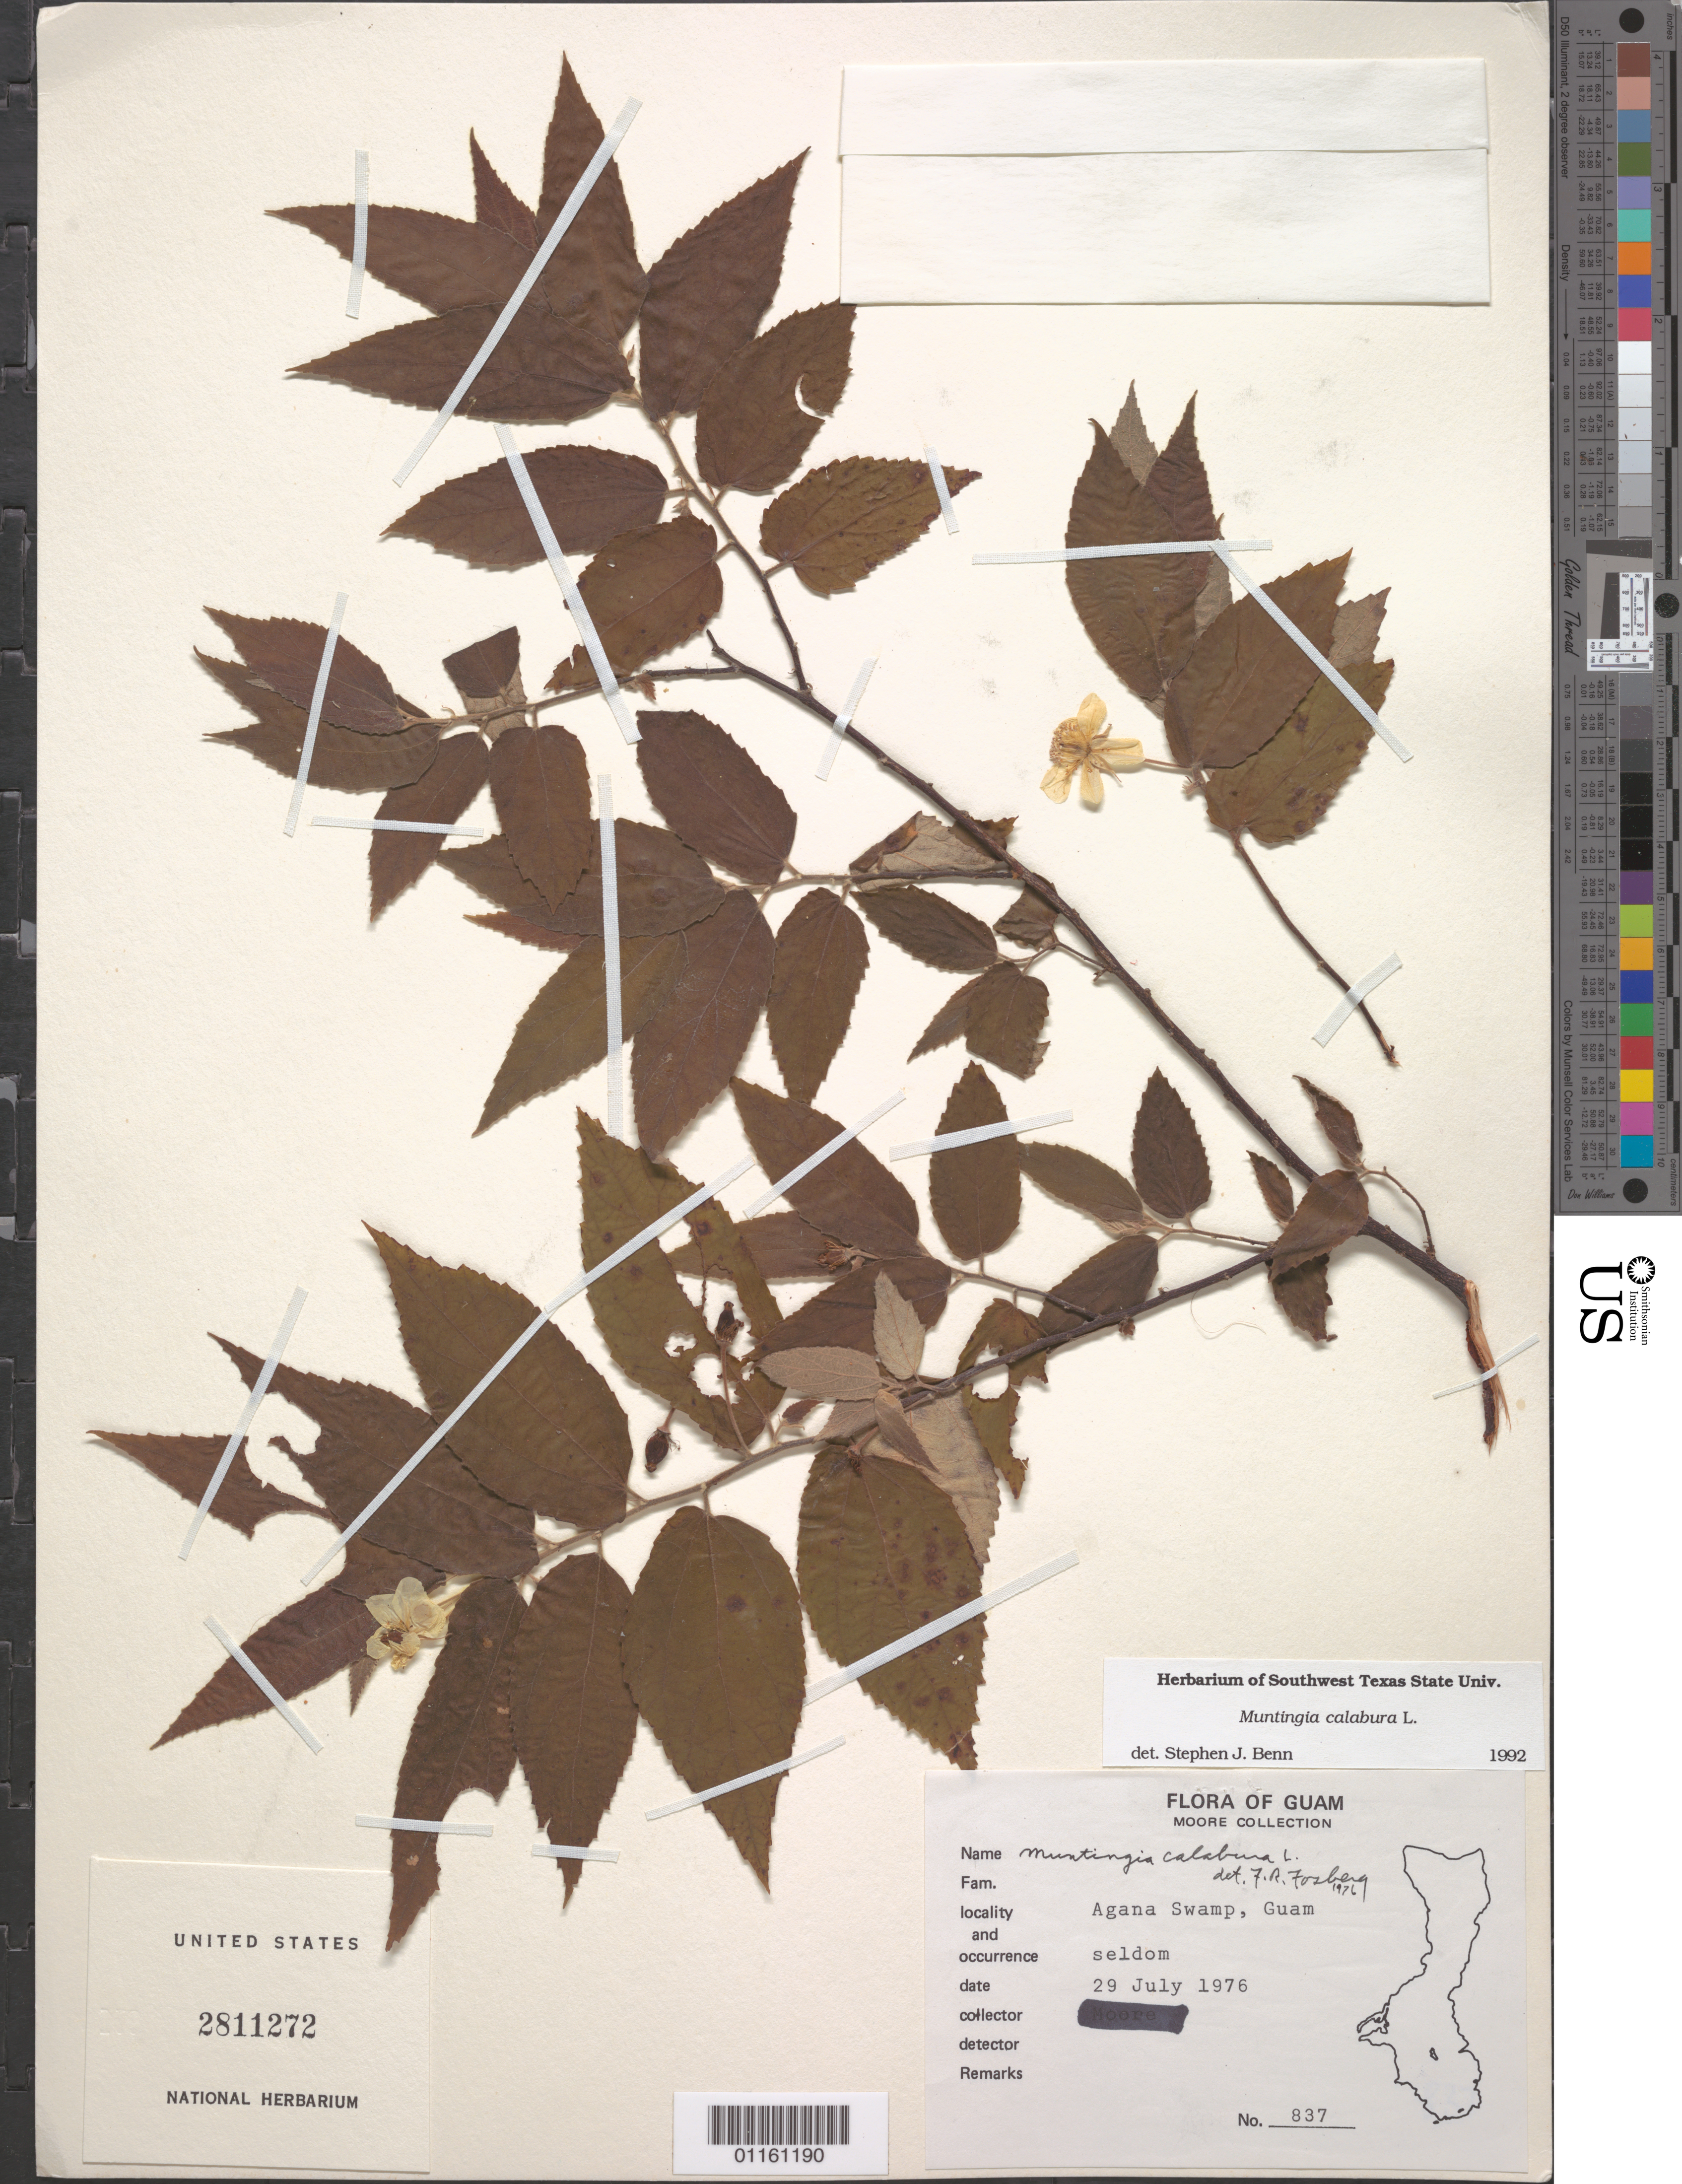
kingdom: Plantae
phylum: Tracheophyta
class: Magnoliopsida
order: Malvales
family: Muntingiaceae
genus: Muntingia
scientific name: Muntingia calabura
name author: L.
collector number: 837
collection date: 1976-07-29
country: Guam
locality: Agana Swamp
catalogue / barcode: US 2811272